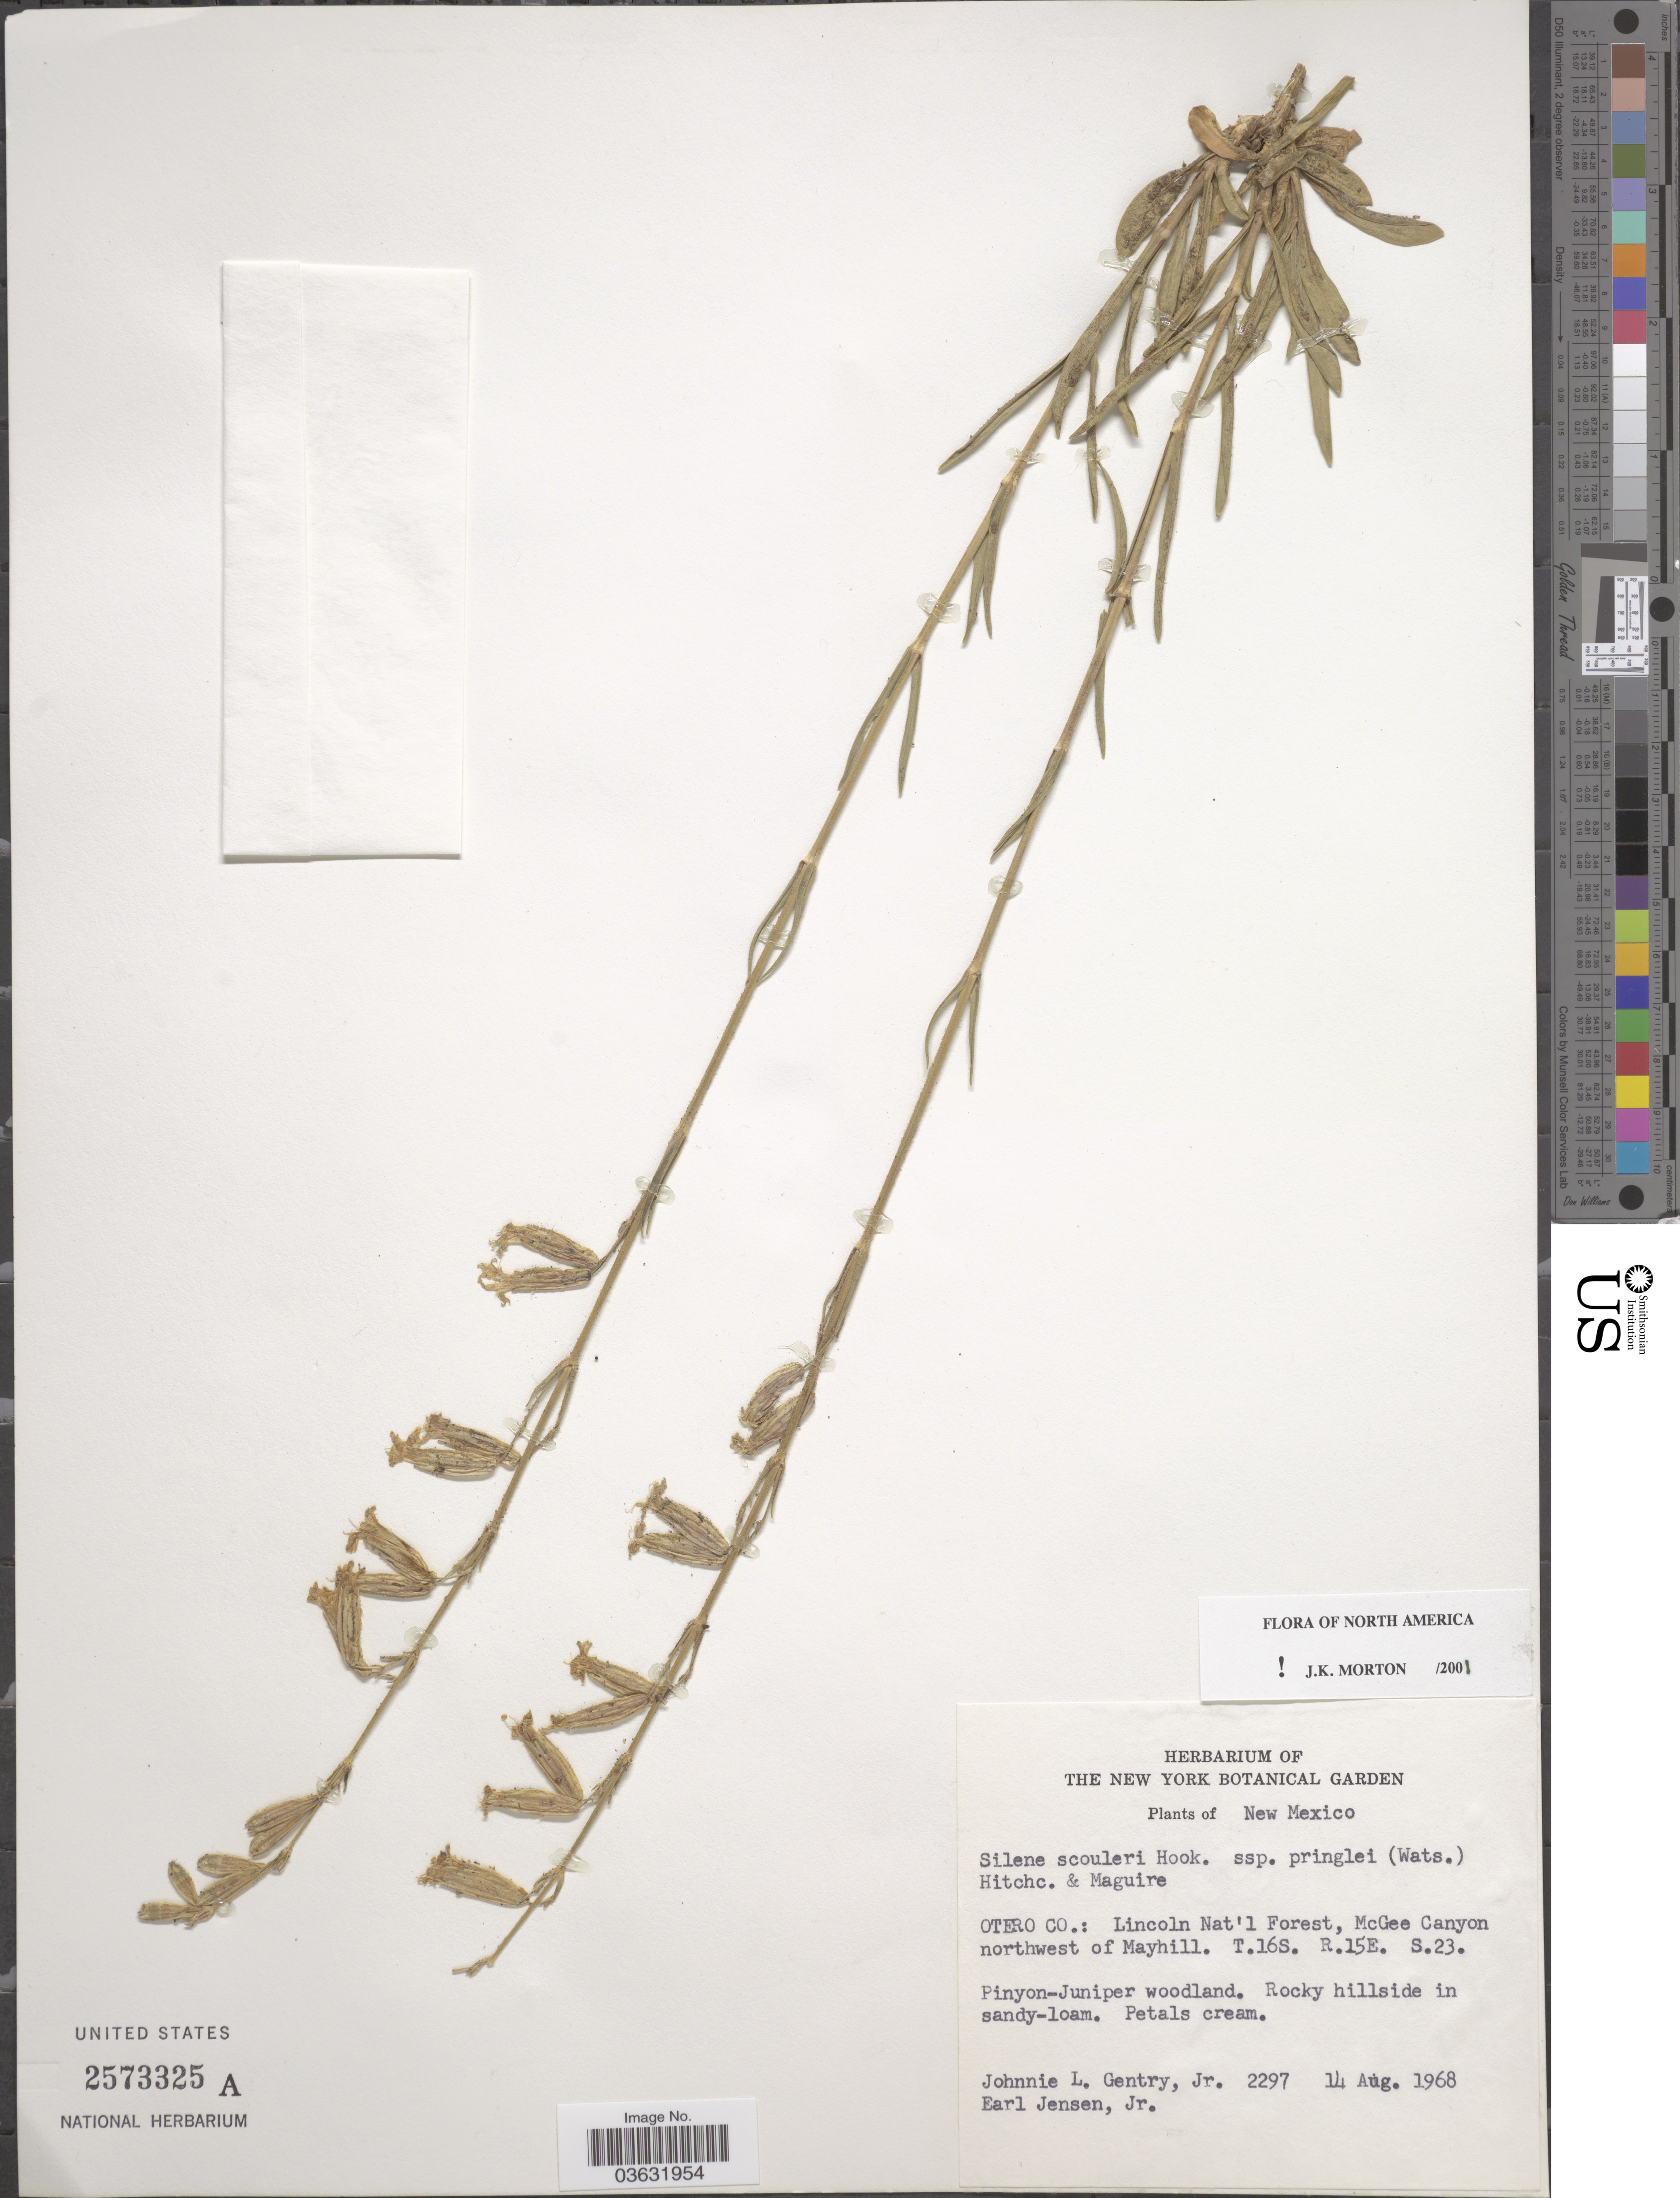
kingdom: Plantae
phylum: Tracheophyta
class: Magnoliopsida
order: Caryophyllales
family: Caryophyllaceae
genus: Silene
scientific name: Silene scouleri subsp. pringlei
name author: (S. Watson) C.L. Hitchc. & Maguire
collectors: J. L. Gentry & E. Jensen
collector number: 2297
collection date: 1968-08-14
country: United States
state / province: New Mexico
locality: Otero Co.: Lincoln Nat'l Forest, McGee Canyon northwest of Mayhill. T.16S. R.15E. S23. Pinyon-Juniper woodland.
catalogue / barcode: US 2573325A